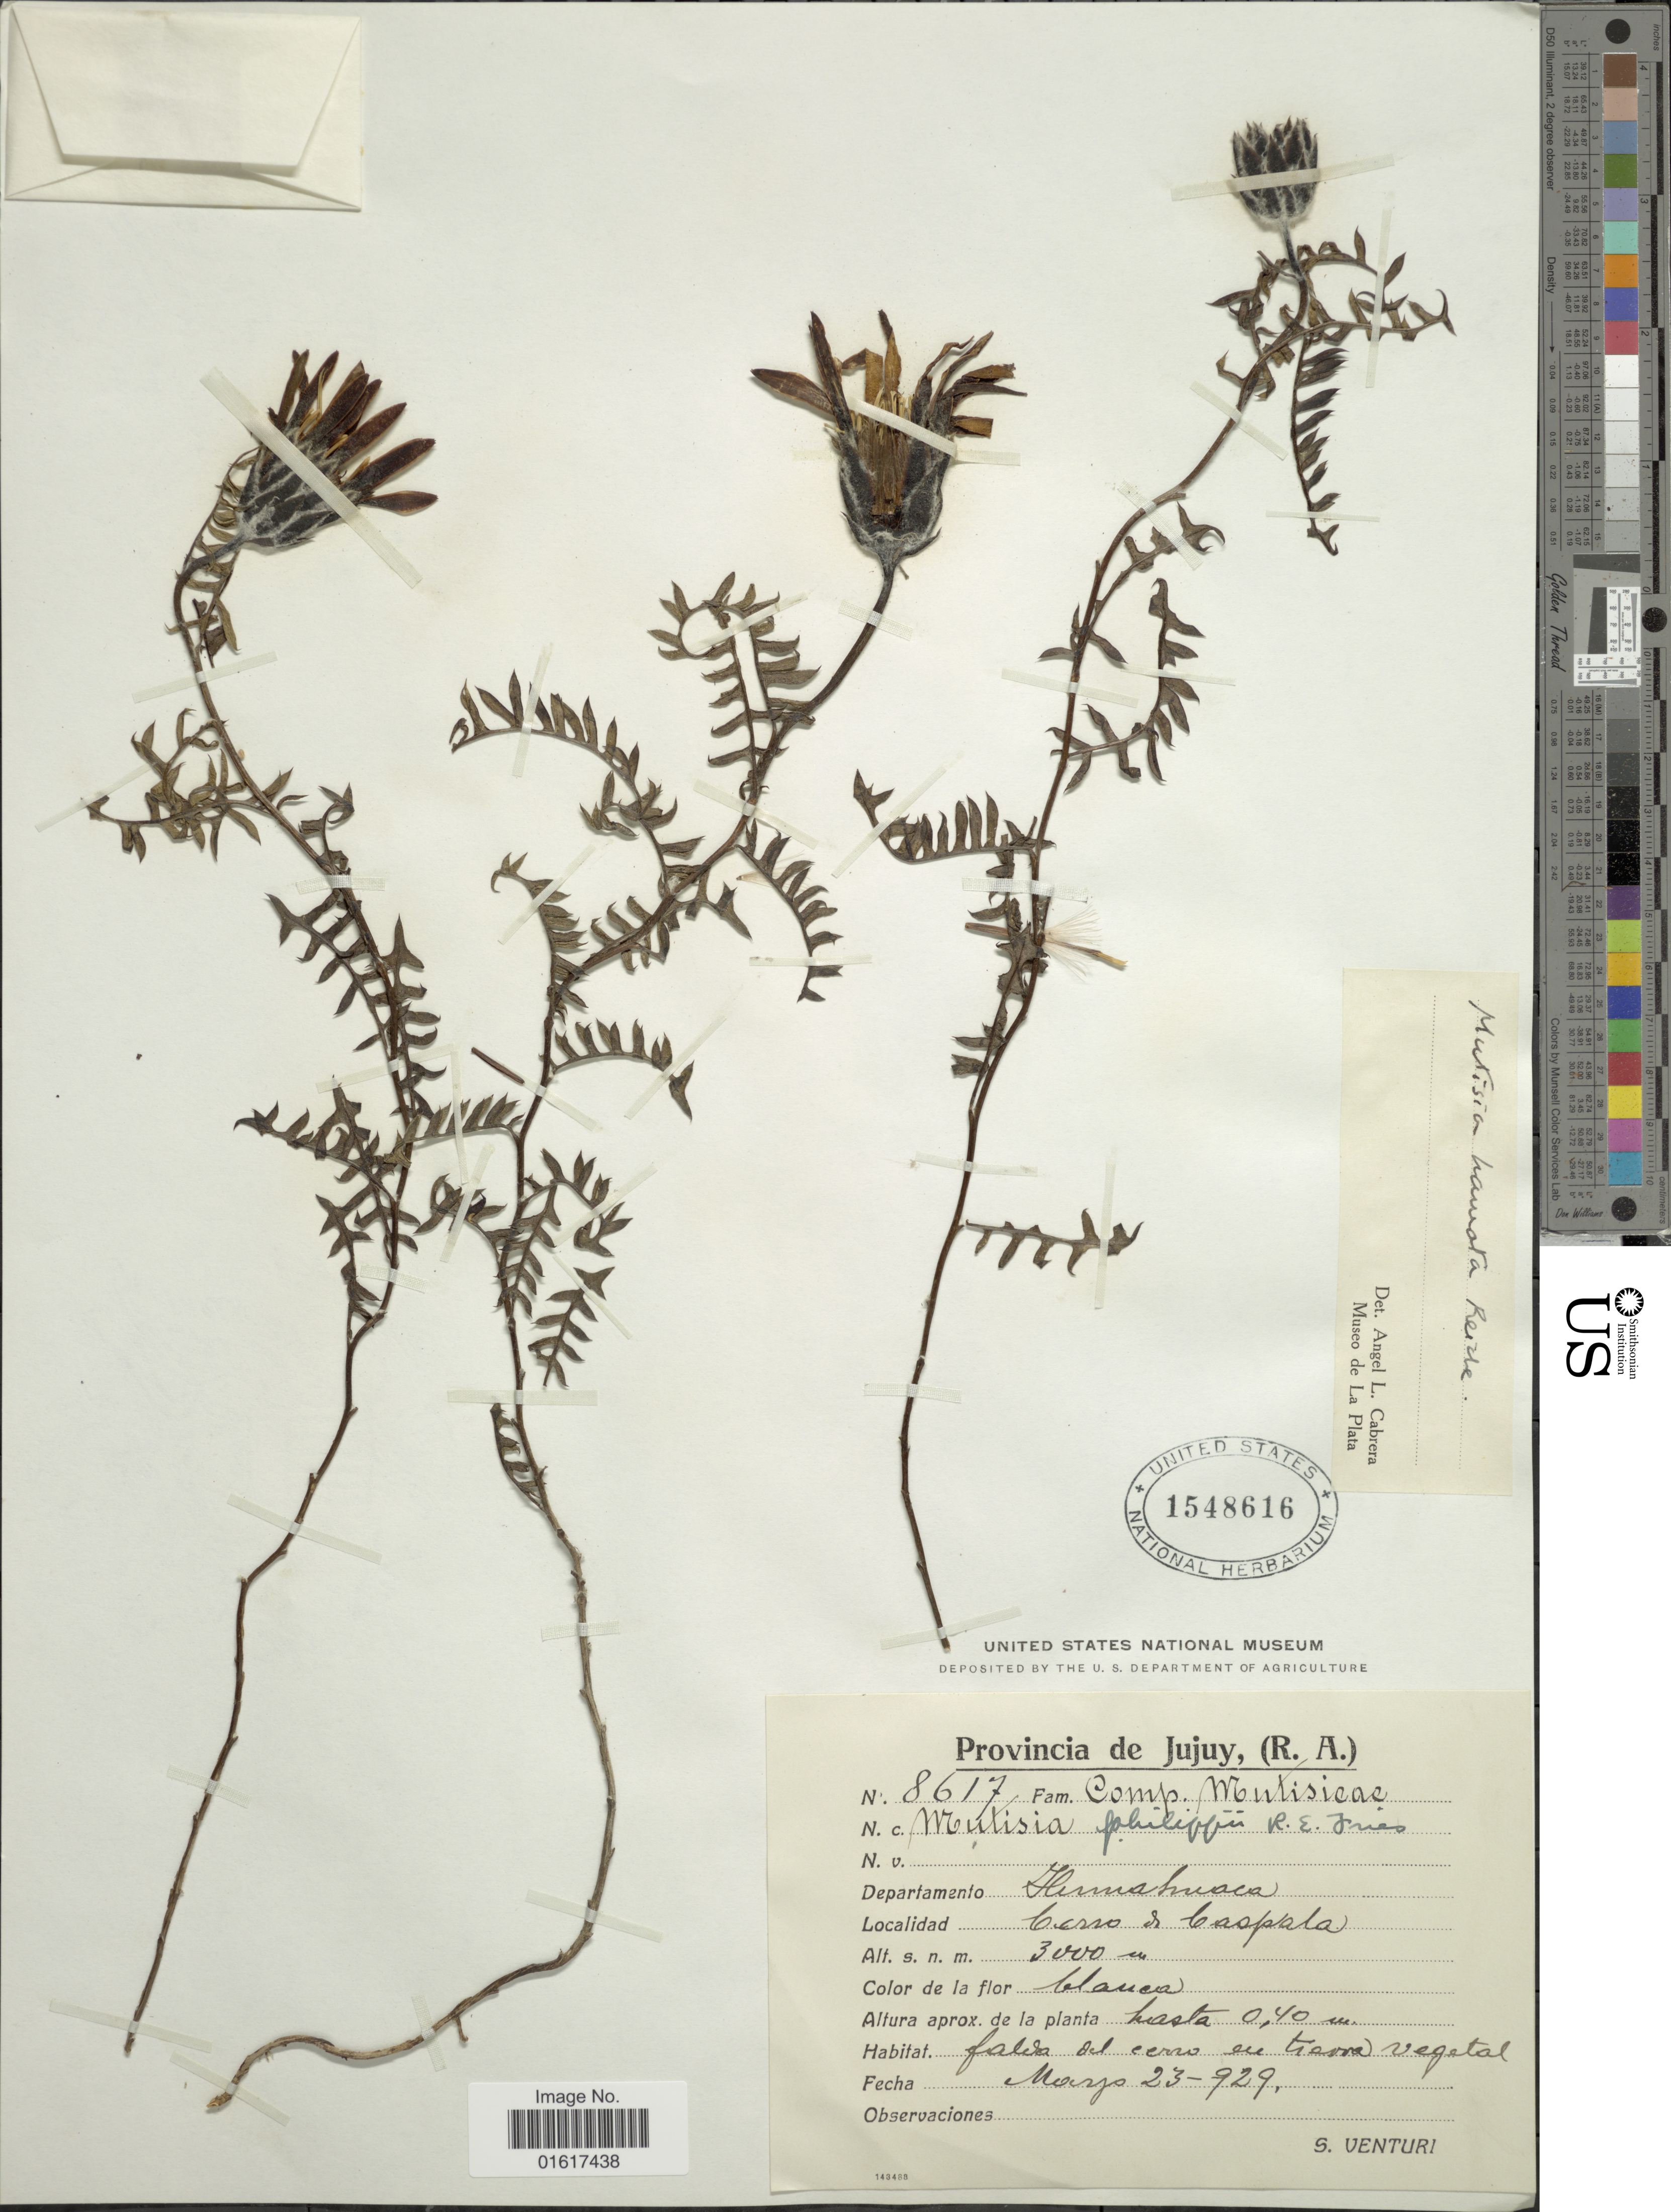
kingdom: Plantae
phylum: Tracheophyta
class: Magnoliopsida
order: Asterales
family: Asteraceae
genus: Mutisia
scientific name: Mutisia hamata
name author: Reiche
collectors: S. Venturi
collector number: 8617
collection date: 1929-03-23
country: Argentina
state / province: Jujuy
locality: Departamento Humahuaca. Cerro de Caspala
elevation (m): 3000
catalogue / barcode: US 1548616